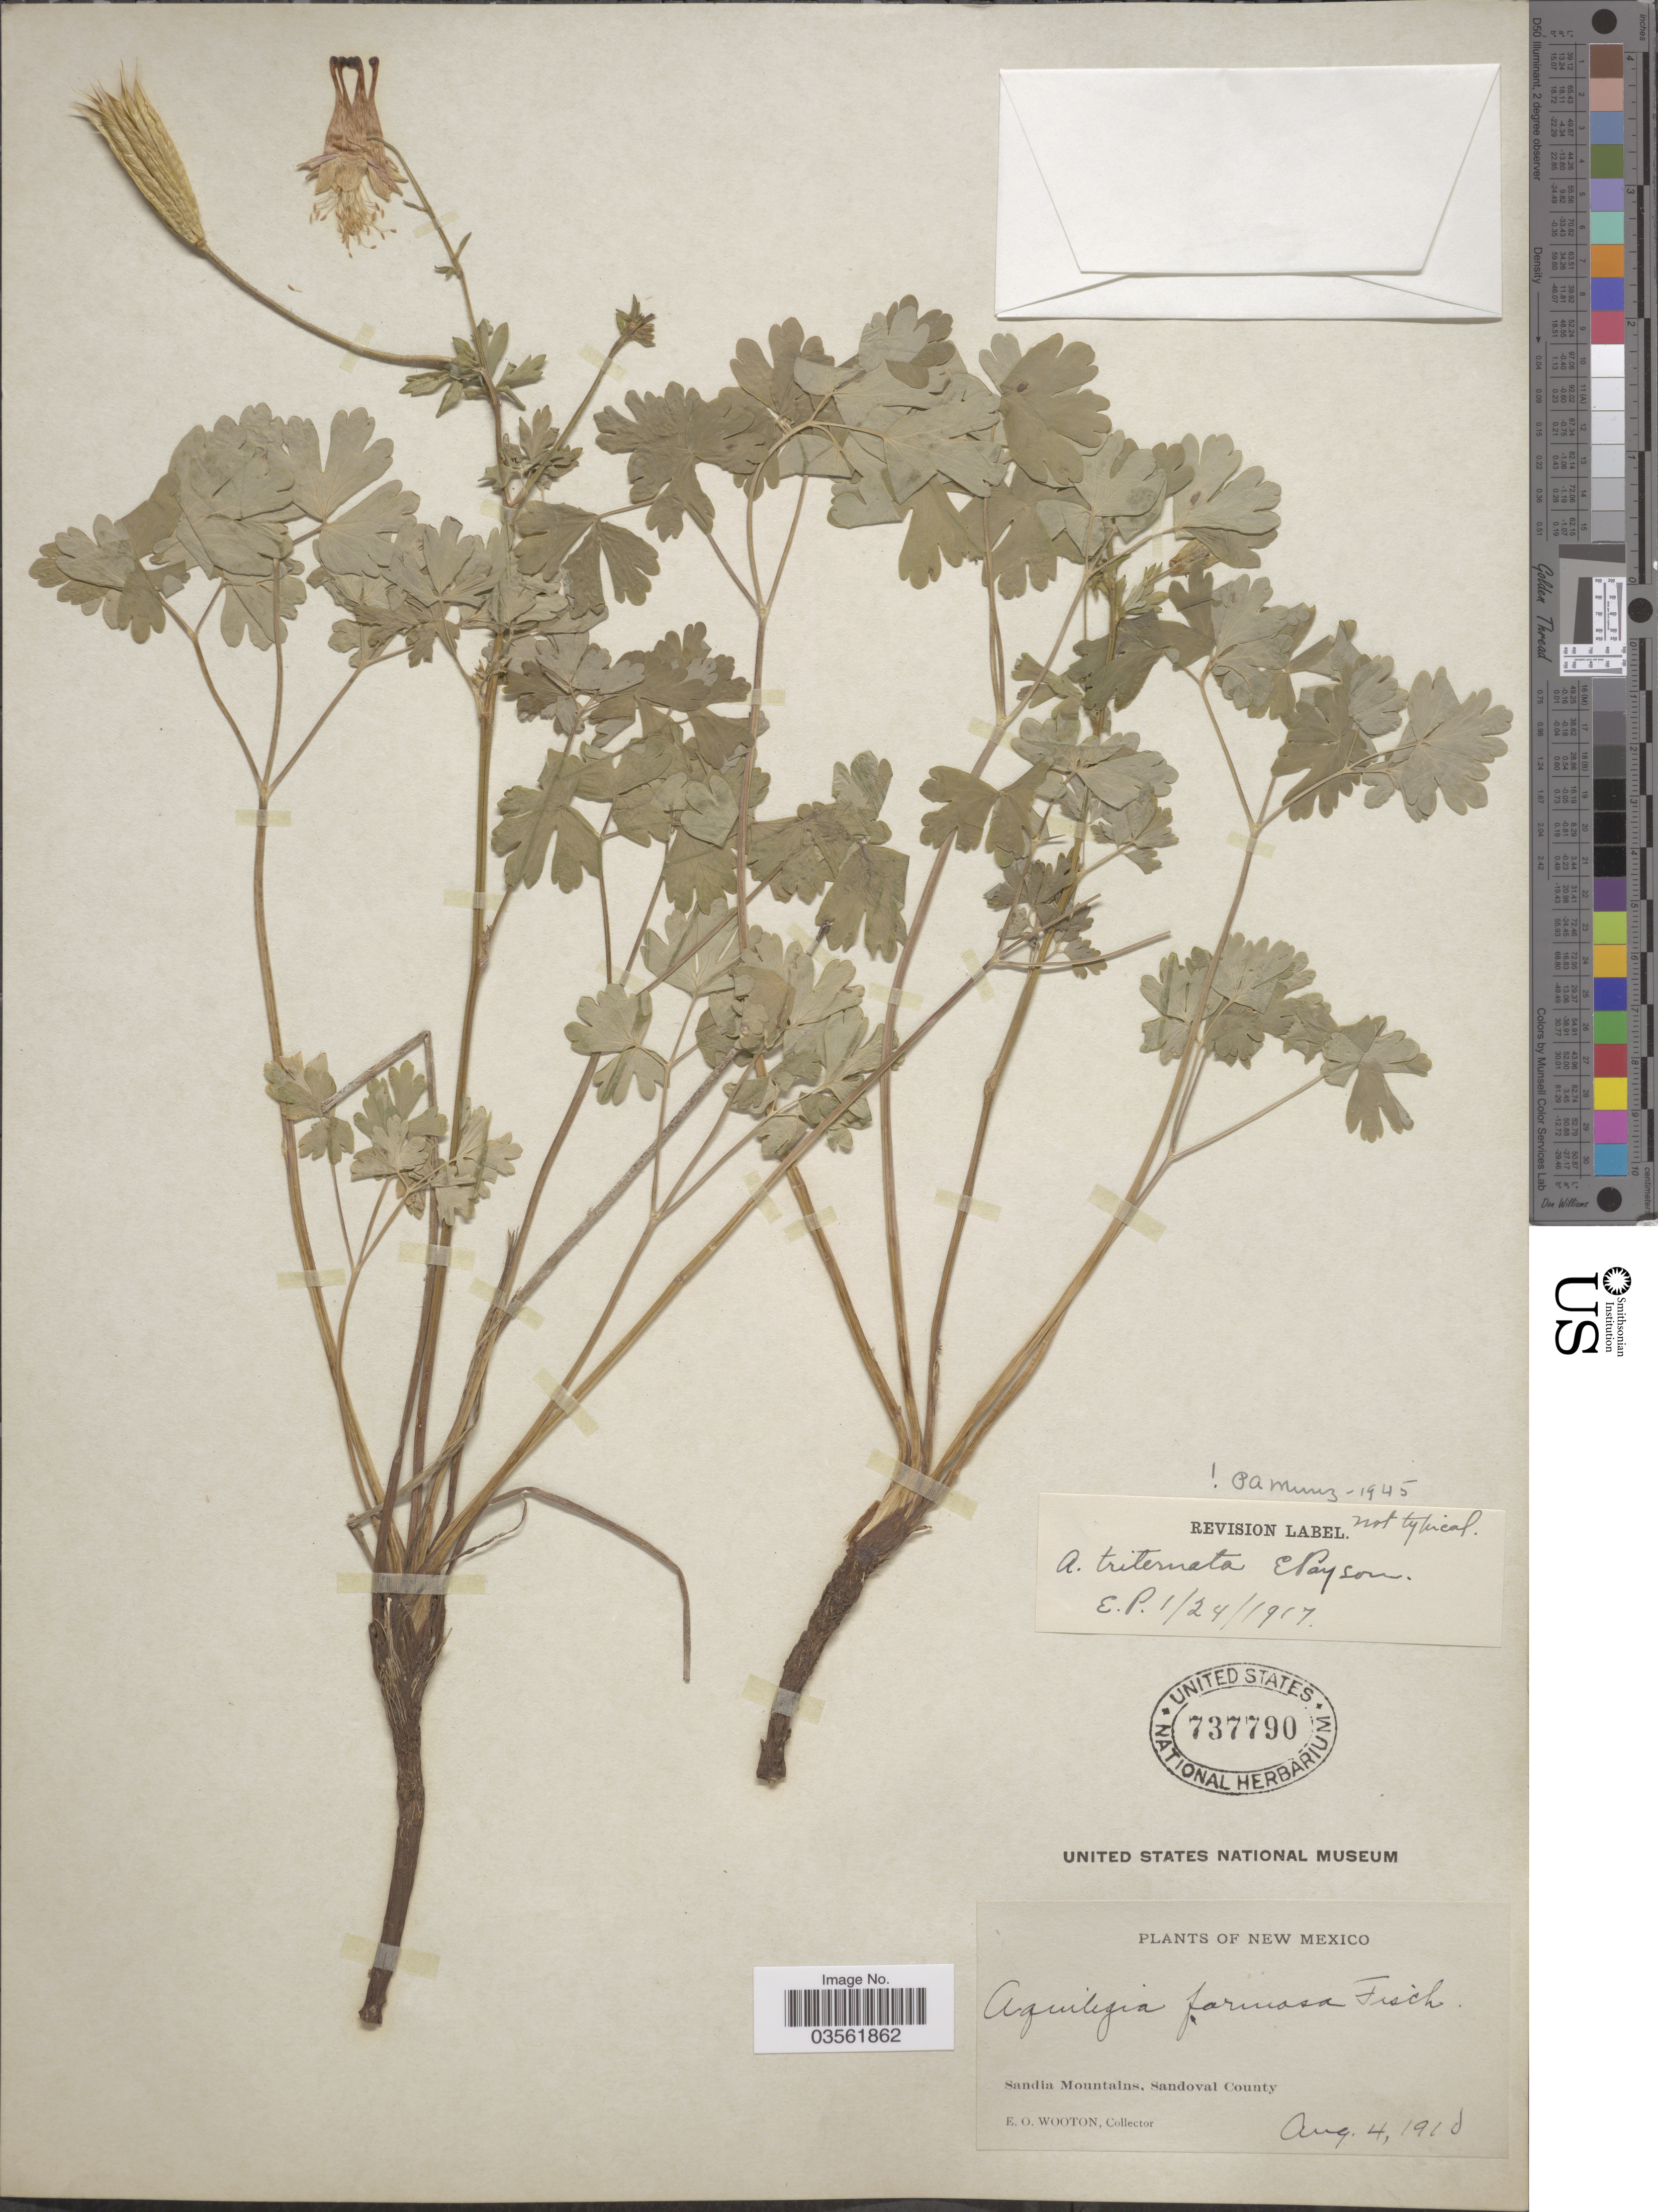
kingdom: Plantae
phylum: Tracheophyta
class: Magnoliopsida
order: Ranunculales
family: Ranunculaceae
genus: Aquilegia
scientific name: Aquilegia triternata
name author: Payson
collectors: E. O. Wooton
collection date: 1910-08-04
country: United States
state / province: New Mexico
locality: Sandia Mountains, Sandoval County.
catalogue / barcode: US 737790